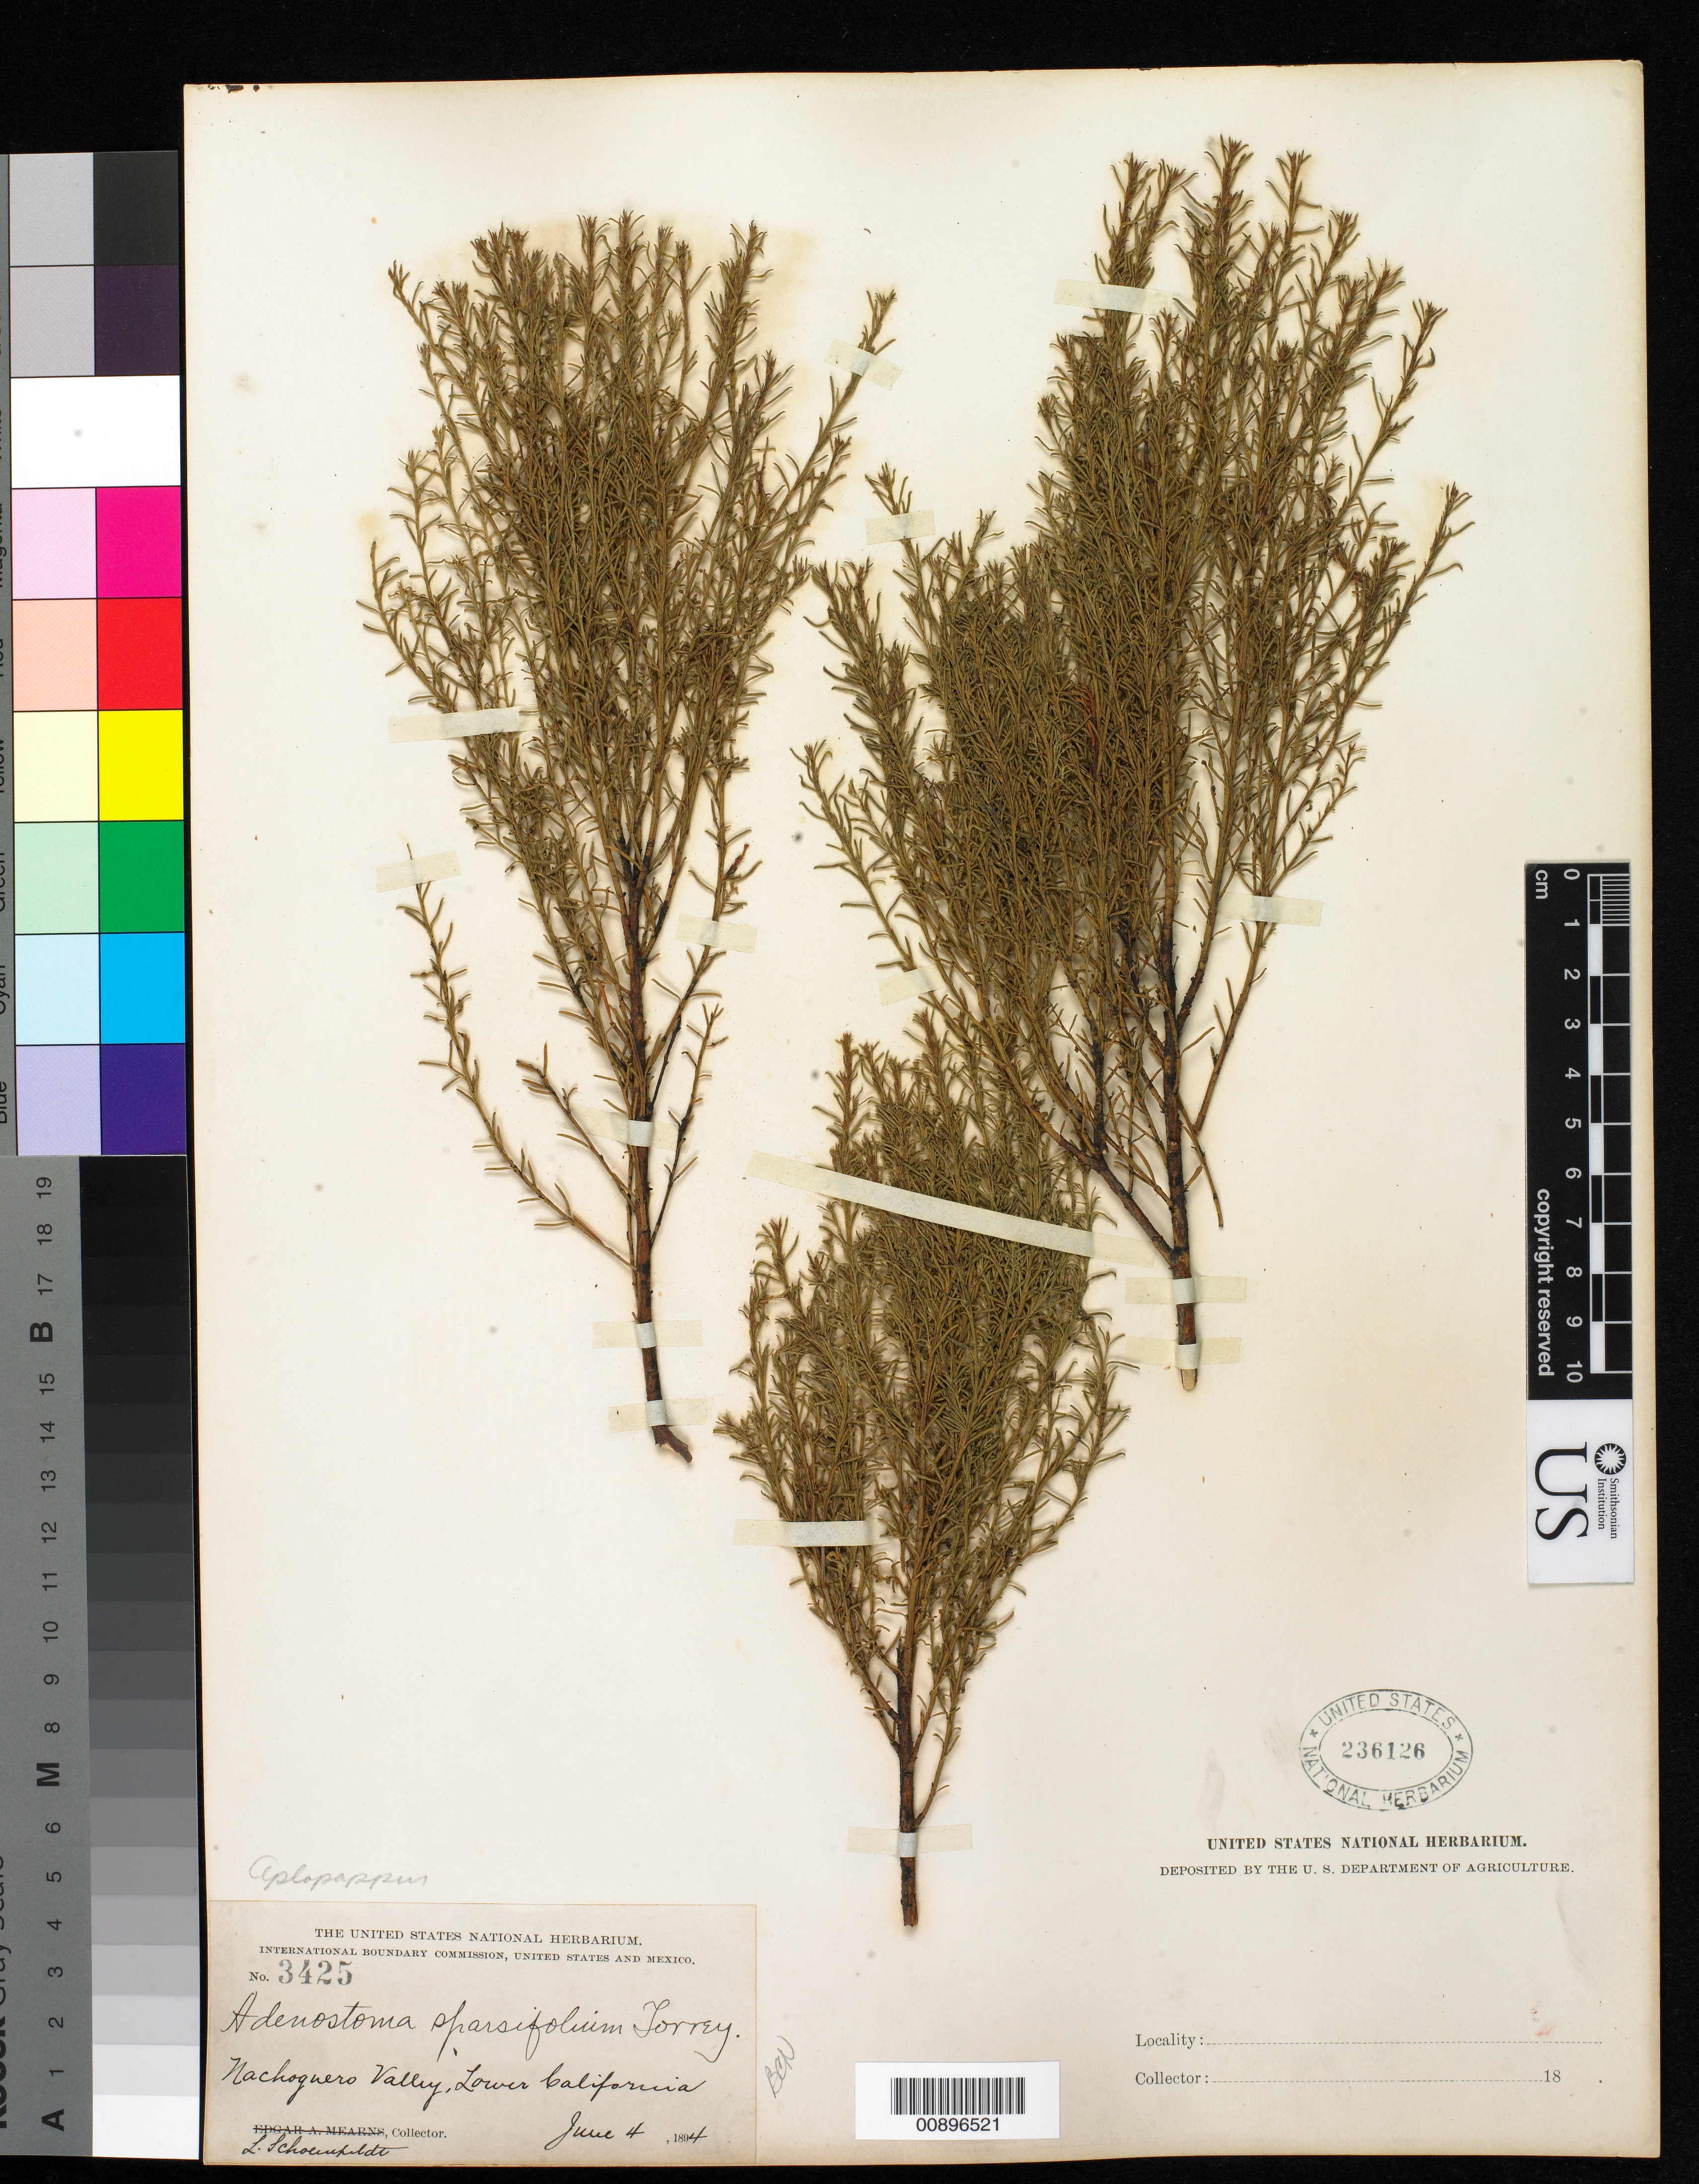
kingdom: Plantae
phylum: Tracheophyta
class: Magnoliopsida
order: Rosales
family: Rosaceae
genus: Adenostoma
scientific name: Adenostoma sparsifolium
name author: Torr.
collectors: L. Schoenfeldt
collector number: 3425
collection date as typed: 04 Jun 1894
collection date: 1894-06-04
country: Mexico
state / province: Baja California Norte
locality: Nochoguero Valley, Lower California.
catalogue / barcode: US 236126